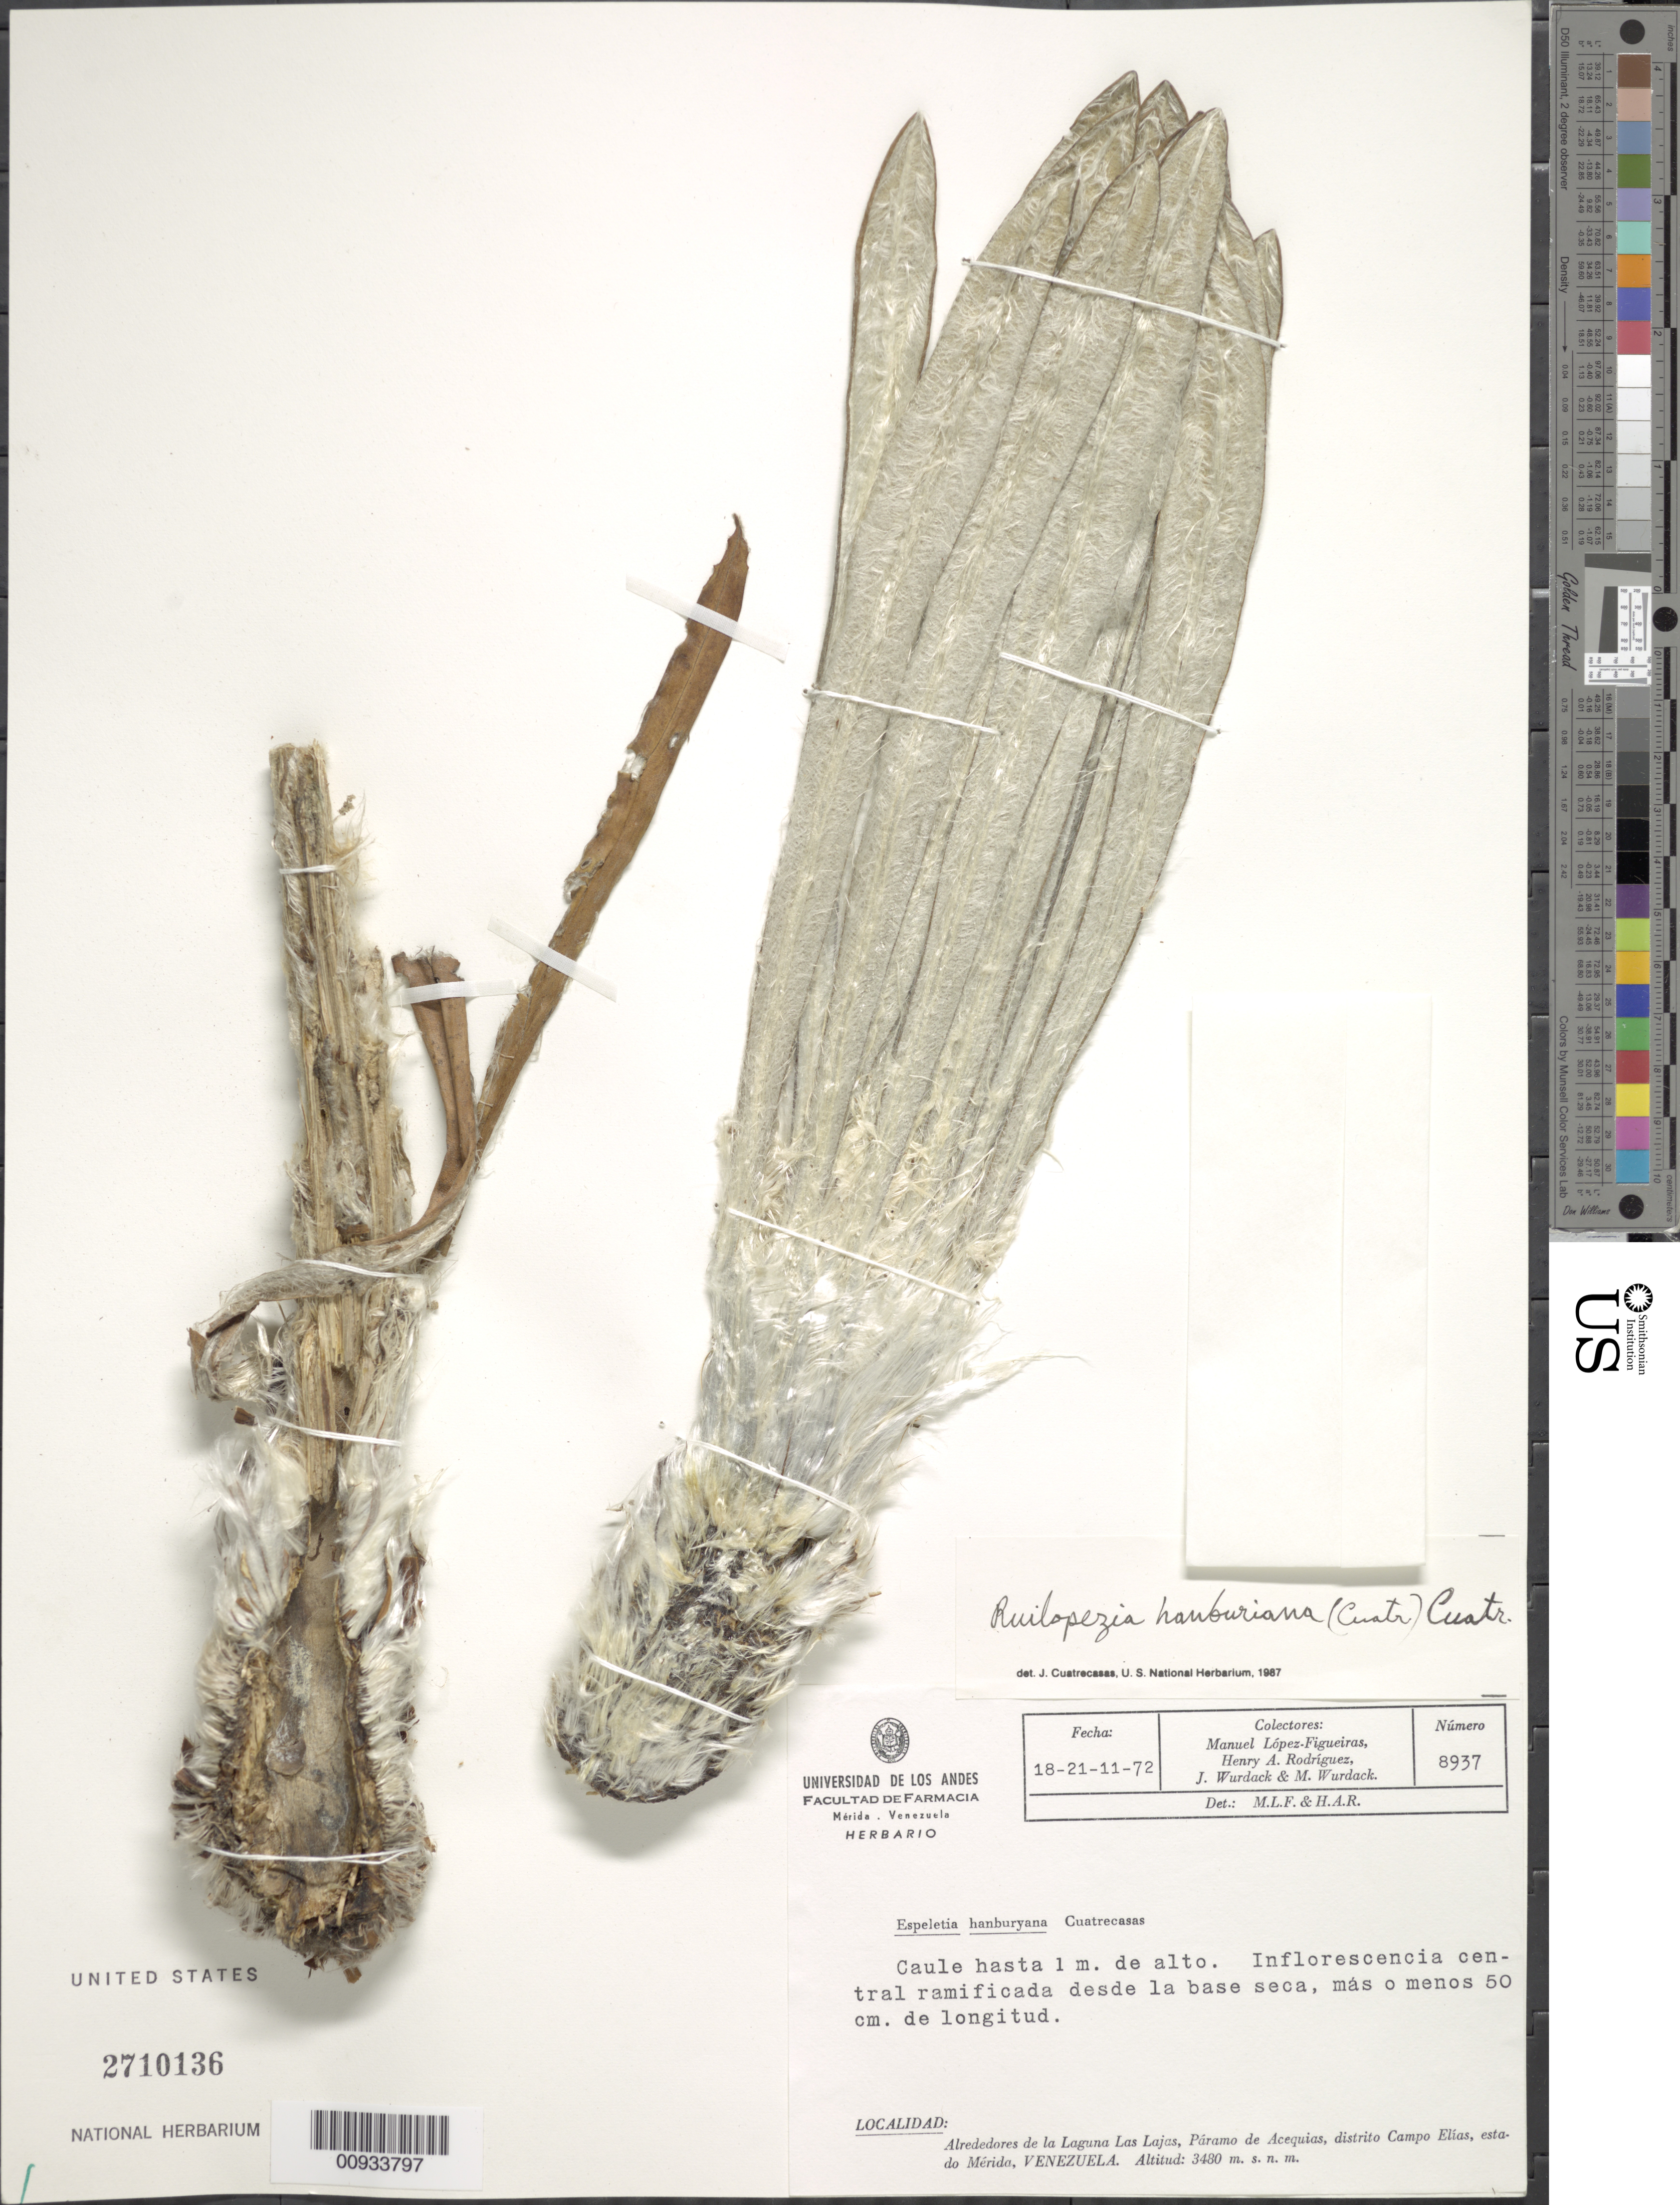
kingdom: Plantae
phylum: Tracheophyta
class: Magnoliopsida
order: Asterales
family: Asteraceae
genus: Ruilopezia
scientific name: Ruilopezia hanburiana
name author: (Cuatrec.) Cuatrec.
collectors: M. López Figueiras, H. A. Rodriguez, J. J. Wurdack & M. L. Wurdack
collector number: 8937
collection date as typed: Transcribed d/m/y: 18/11/72 to 21/11/72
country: Venezuela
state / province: Mérida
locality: Alrededores de la Laguna Las Lajas, Paramo de Acequias, Distrito Campo Elias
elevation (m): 3480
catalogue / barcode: US 2710136